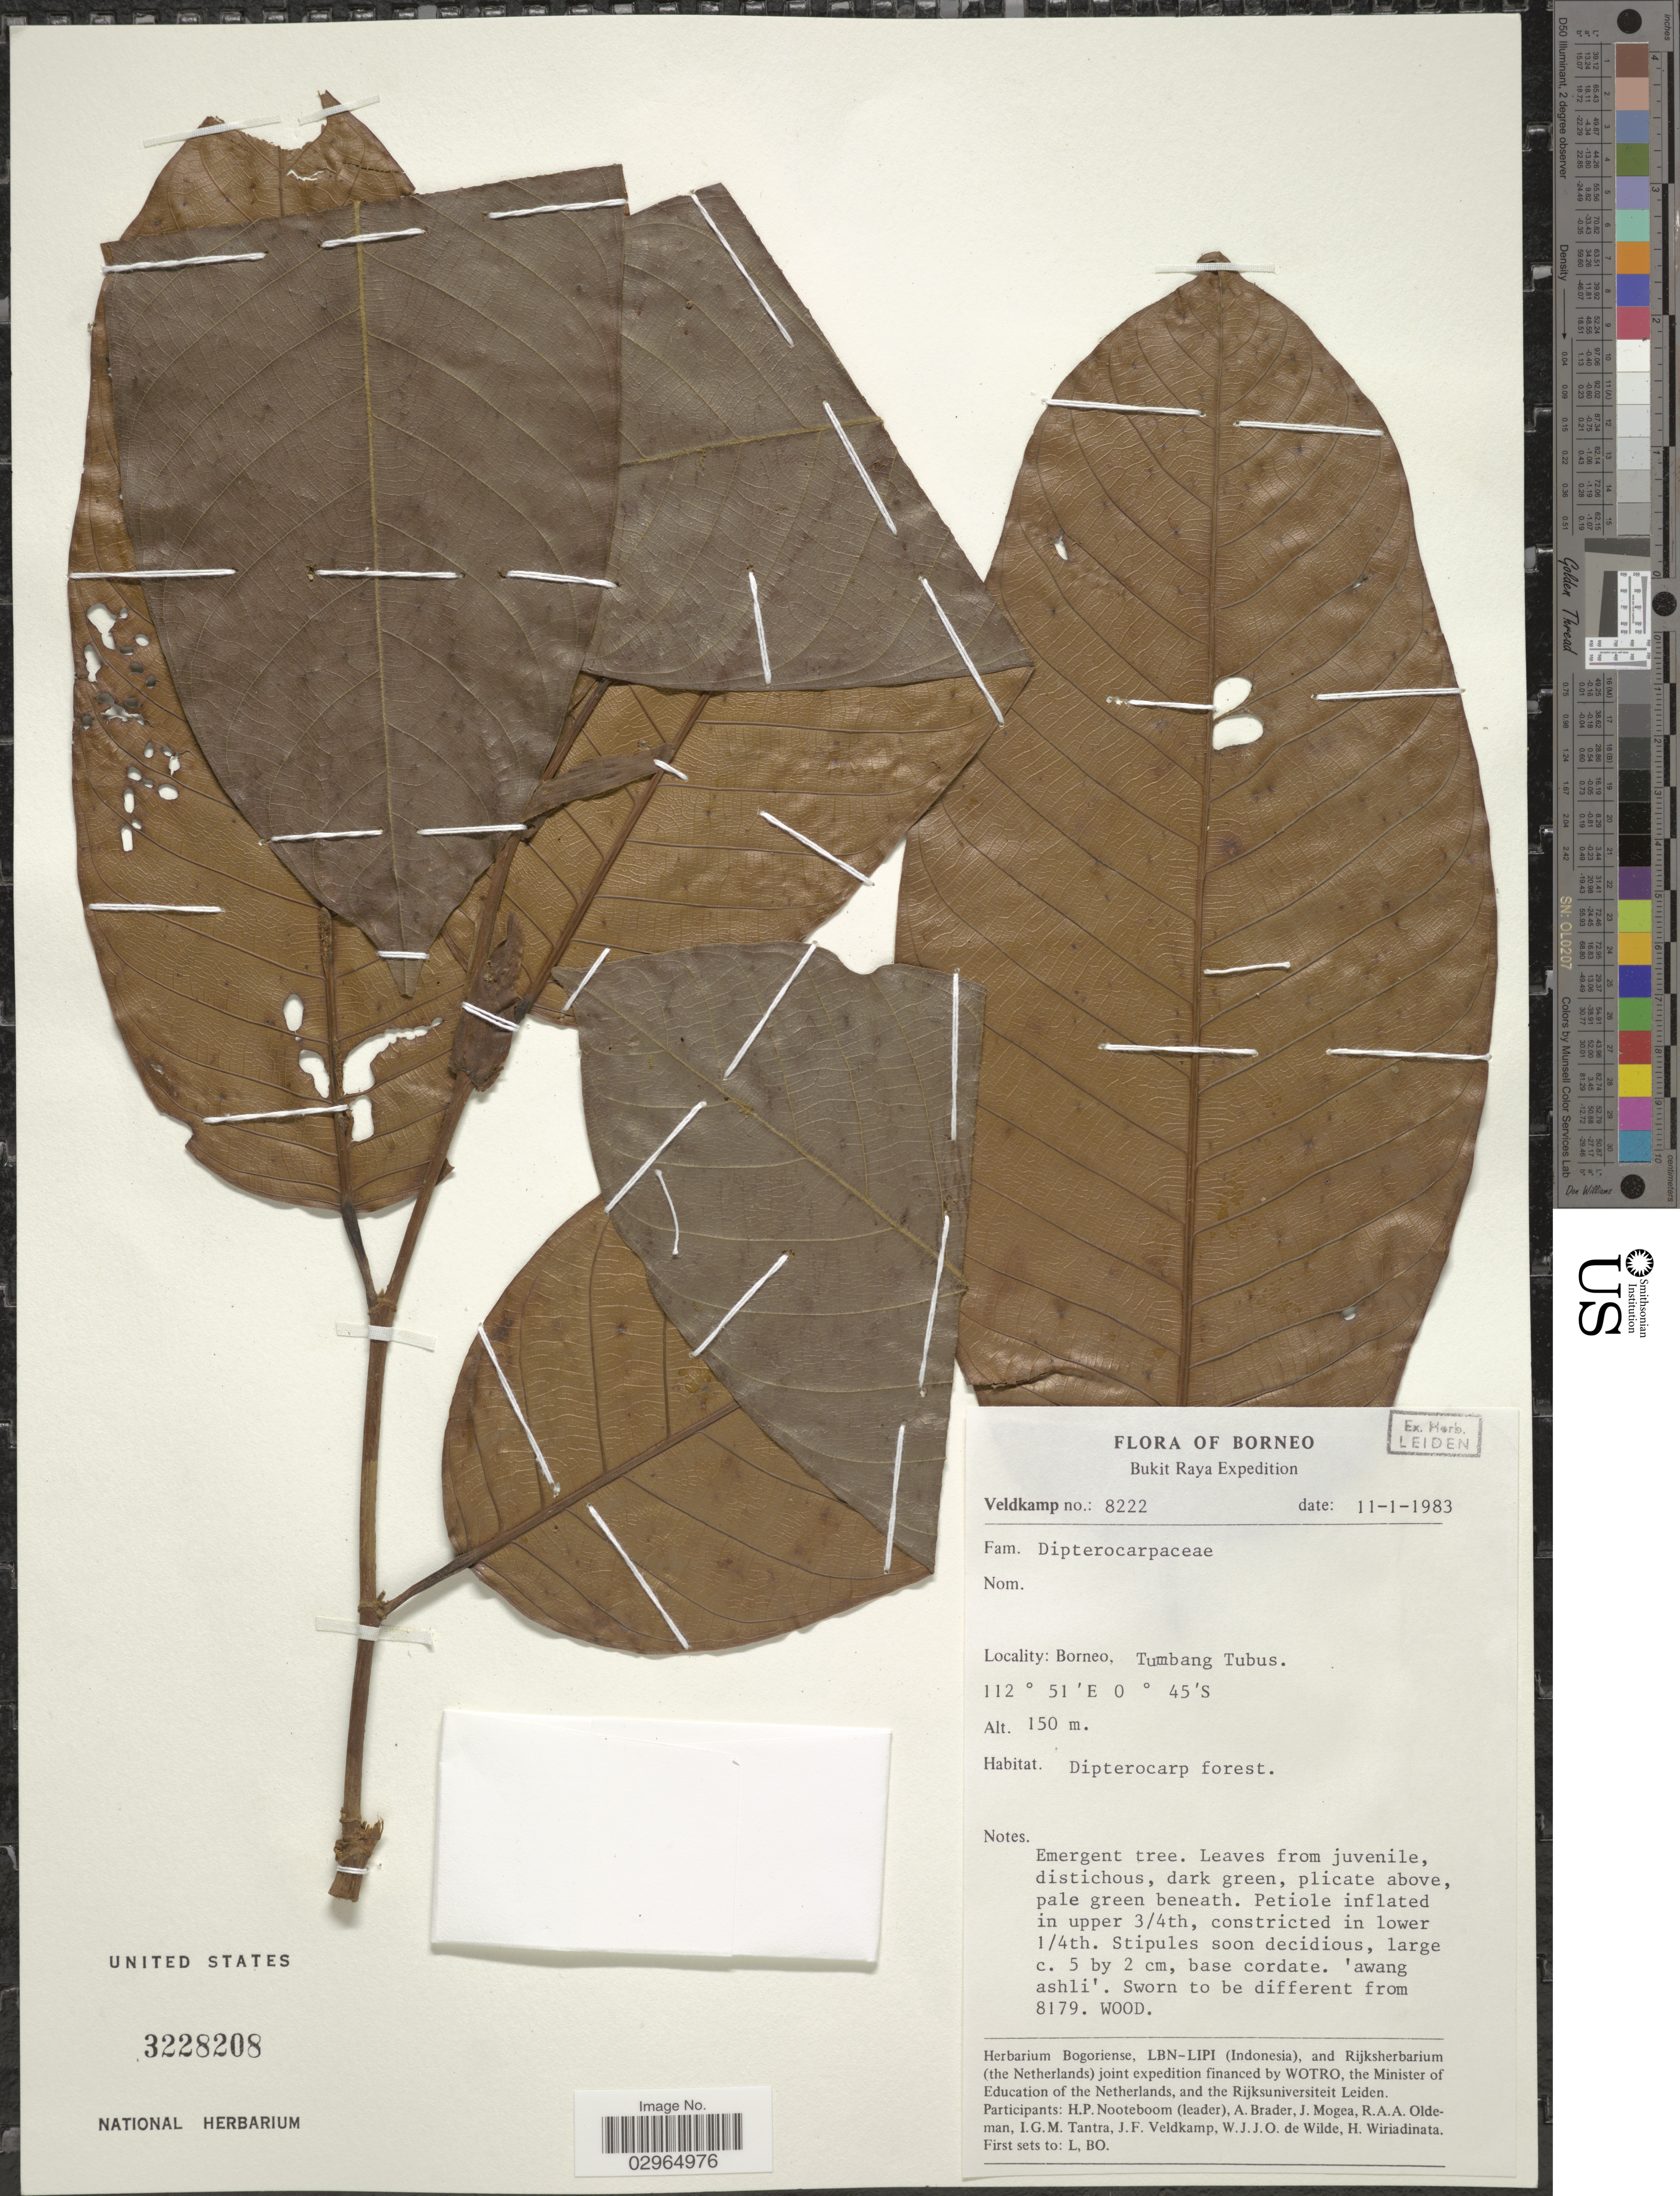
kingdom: Plantae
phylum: Tracheophyta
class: Magnoliopsida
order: Malvales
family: Dipterocarpaceae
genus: Rubroshorea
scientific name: Rubroshorea macrophylla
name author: (de Vriese) P.S. Ashton & J. Heck.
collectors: J. F. Veldkamp, H. P. Nooteboom, A. Brader, J. Mogea & et al.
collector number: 8222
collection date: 1983-01-11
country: Indonesia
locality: Borneo. Bukit Raya. Tumbang Tubus.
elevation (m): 150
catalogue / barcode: US 3228208